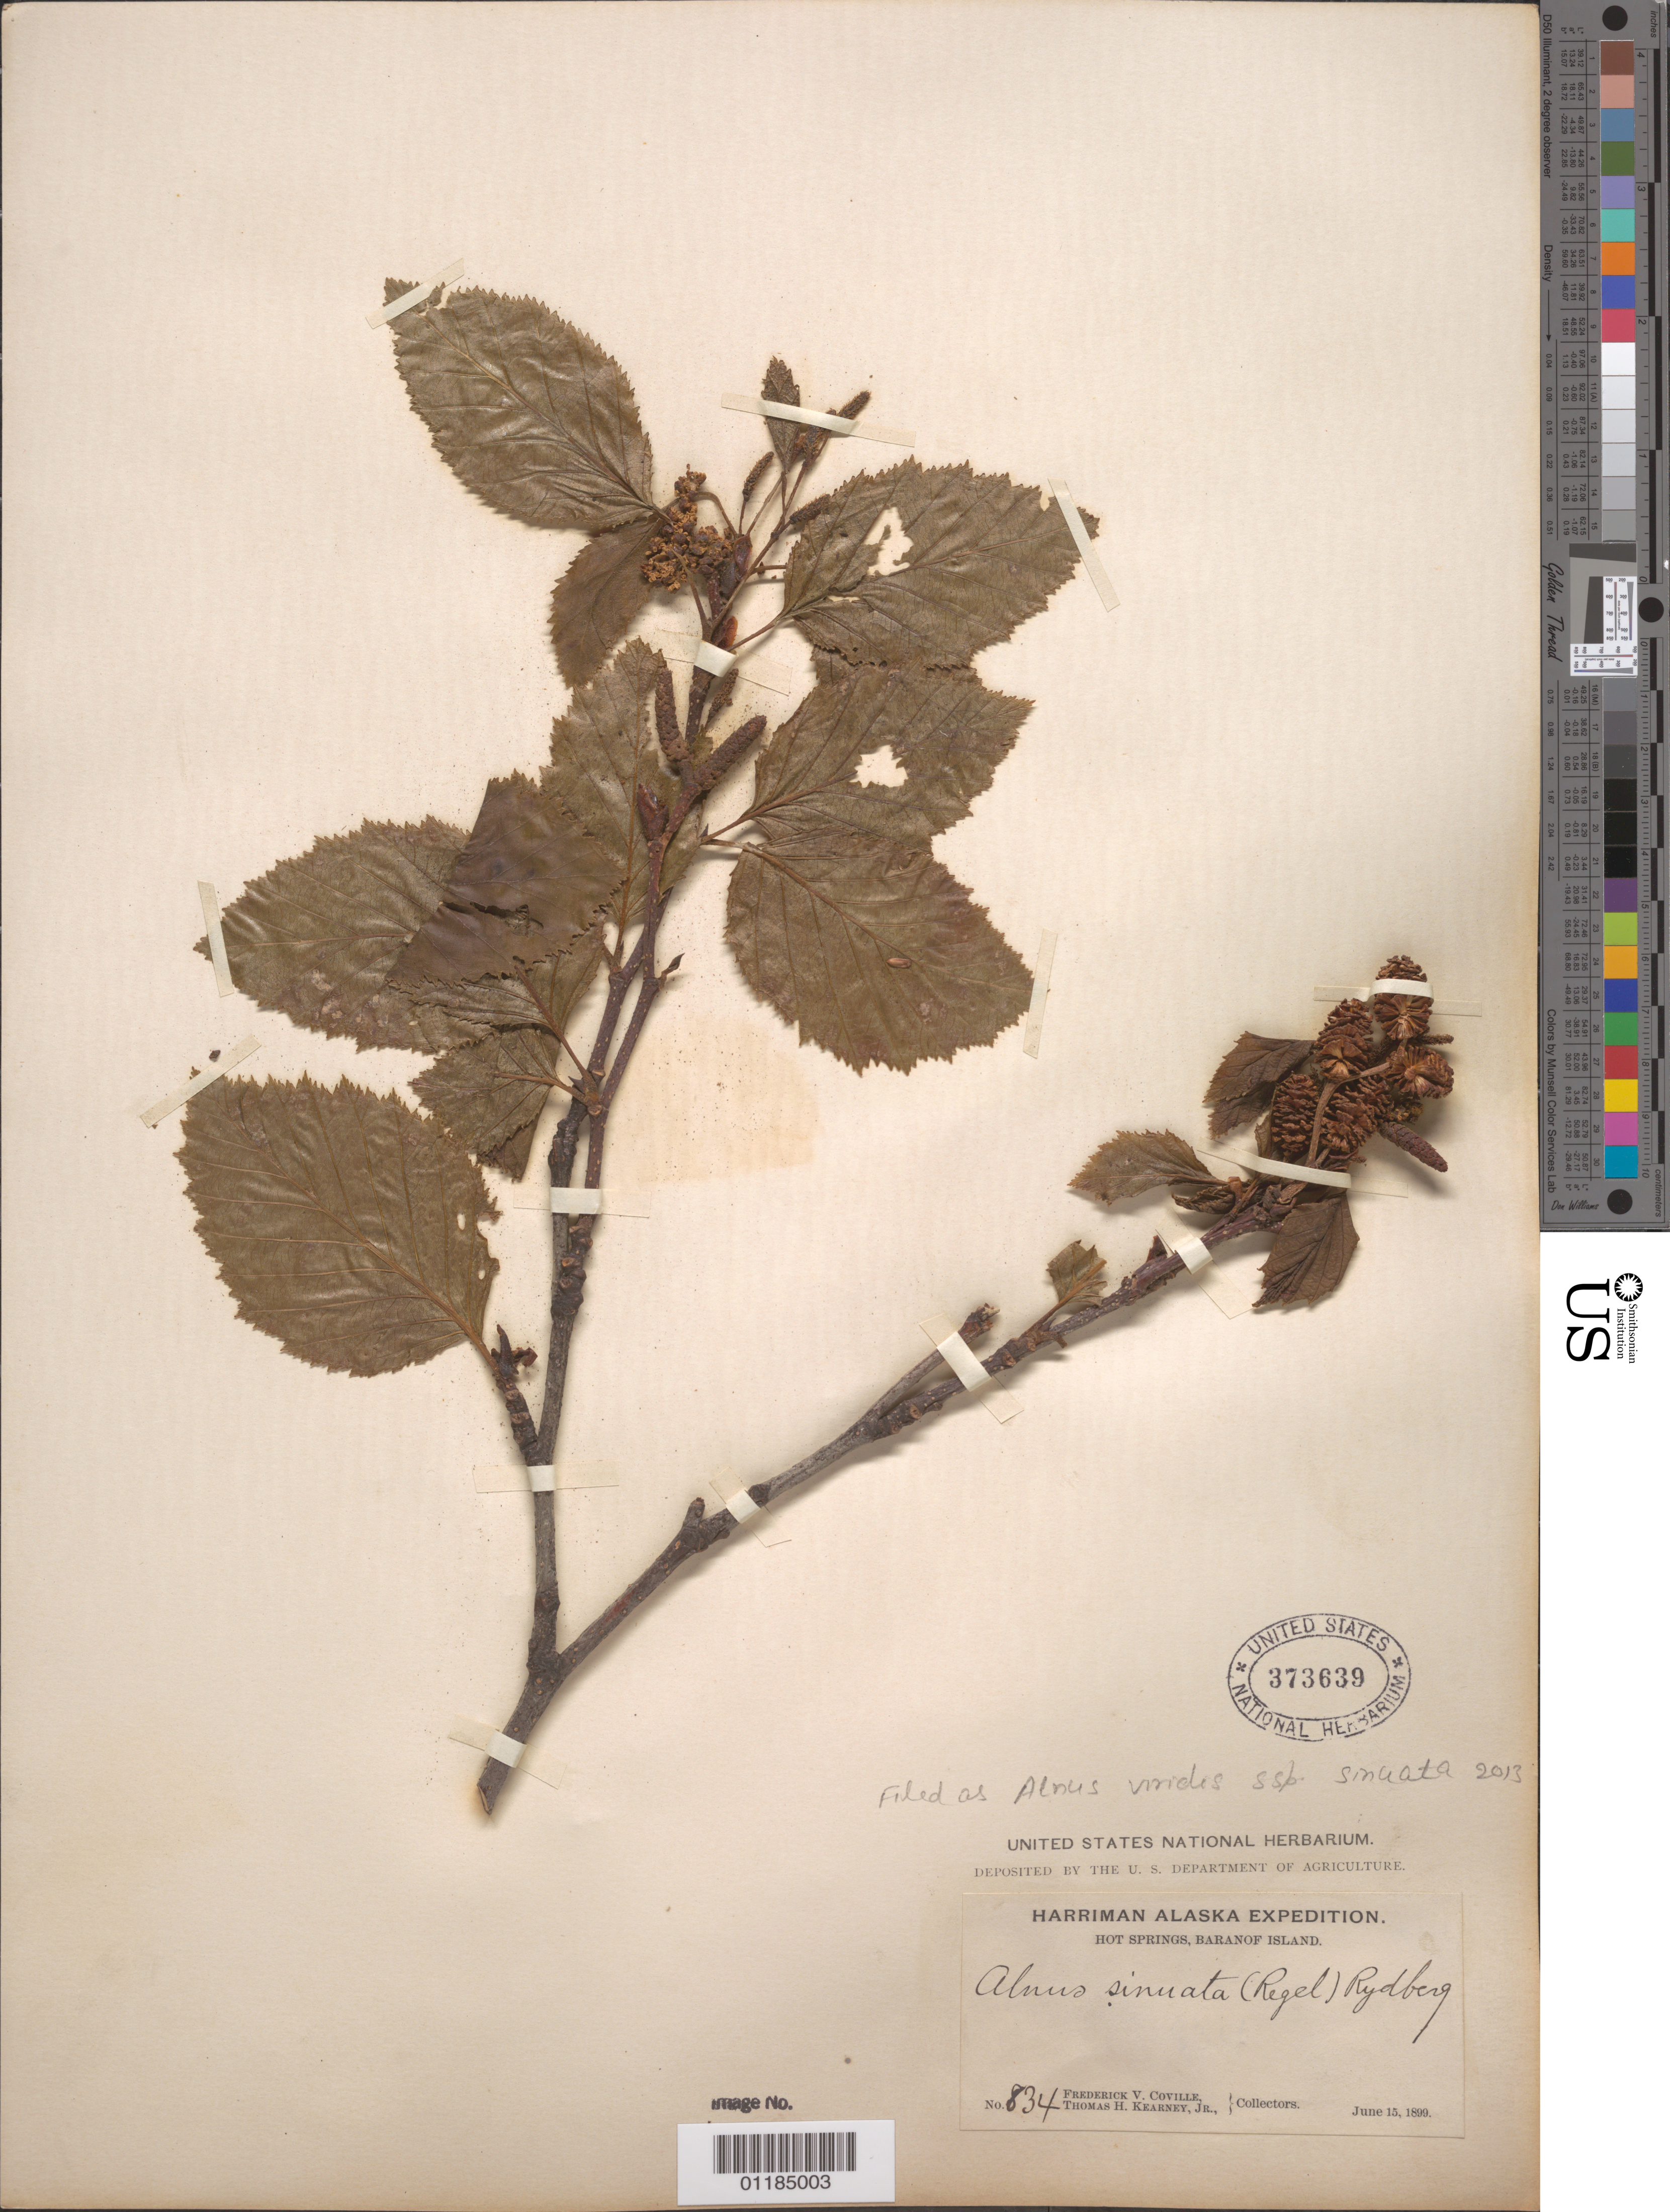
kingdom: Plantae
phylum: Tracheophyta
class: Magnoliopsida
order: Fagales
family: Betulaceae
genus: Alnus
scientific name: Alnus viridis subsp. sinuata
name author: Regel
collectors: F. V. Coville & T. H. Kearney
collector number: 834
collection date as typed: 15 Jun 1899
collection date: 1899-06-15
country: United States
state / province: Alaska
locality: Hot Springs, Baranof Island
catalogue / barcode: US 373639